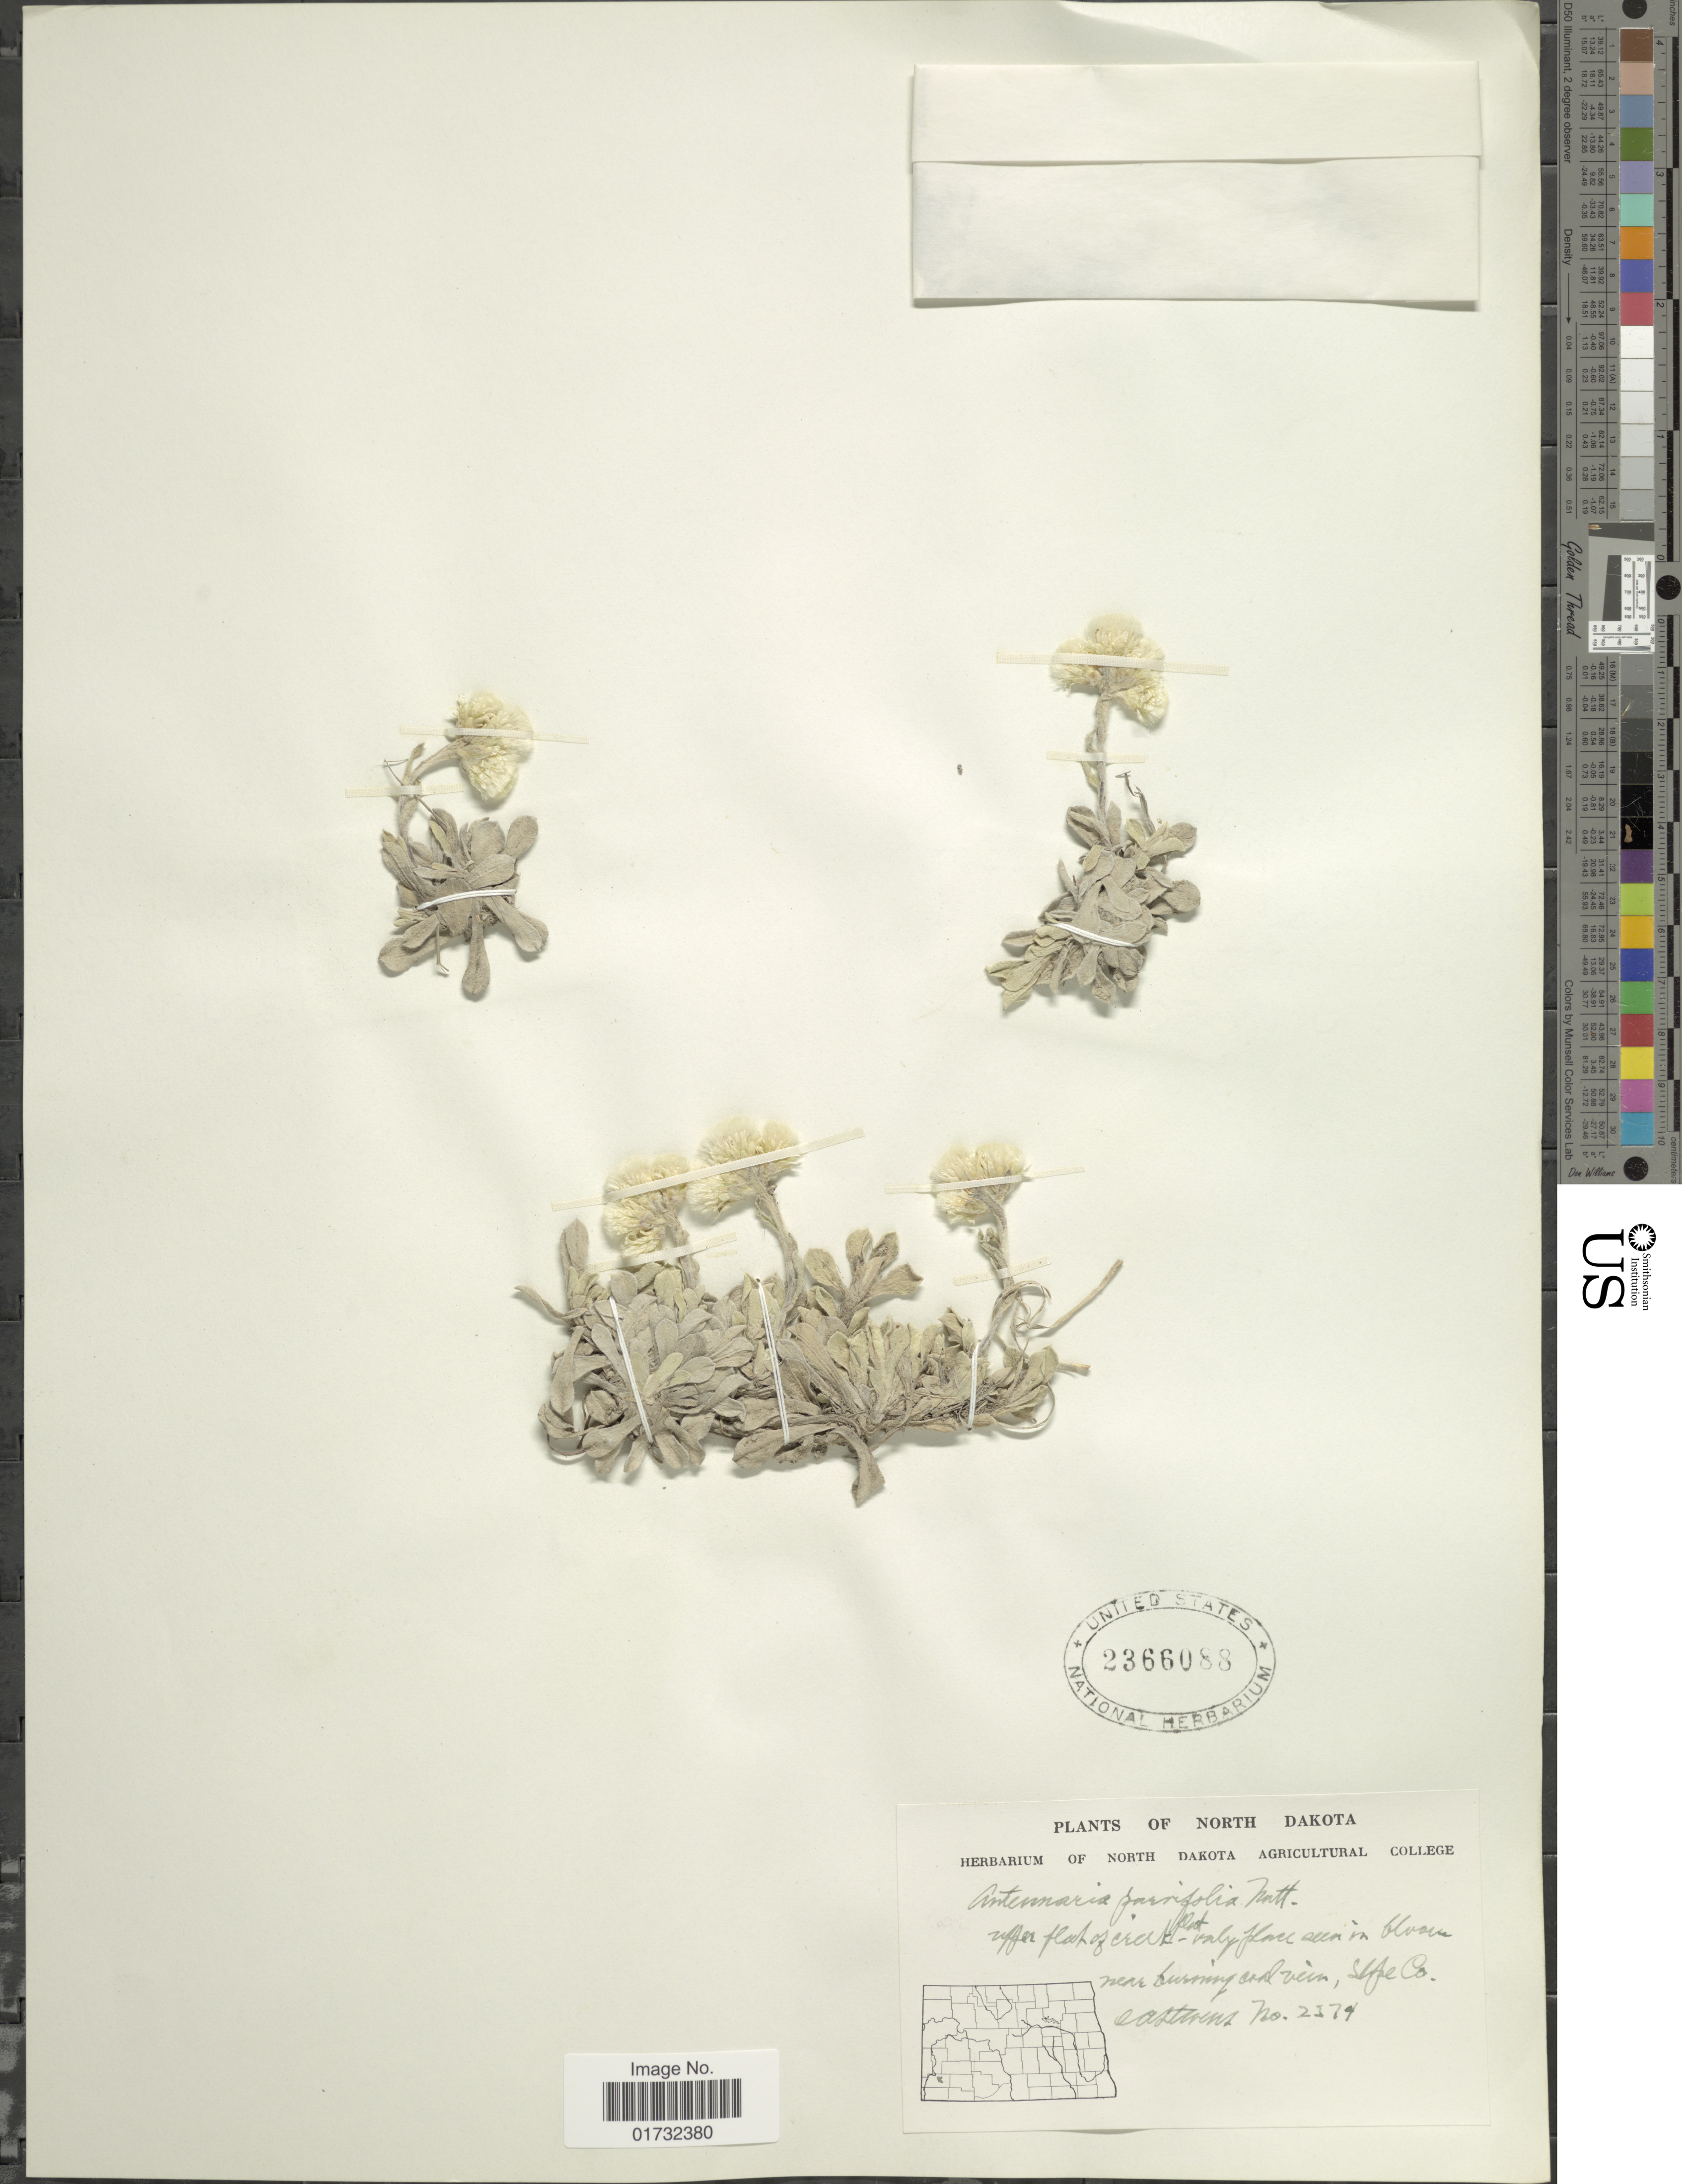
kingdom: Plantae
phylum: Tracheophyta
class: Magnoliopsida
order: Asterales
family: Asteraceae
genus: Antennaria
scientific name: Antennaria parvifolia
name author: Nutt.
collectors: O. A. Stevens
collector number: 2379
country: United States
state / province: North Dakota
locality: Near burning and vein, Slape Co.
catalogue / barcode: US 2366088